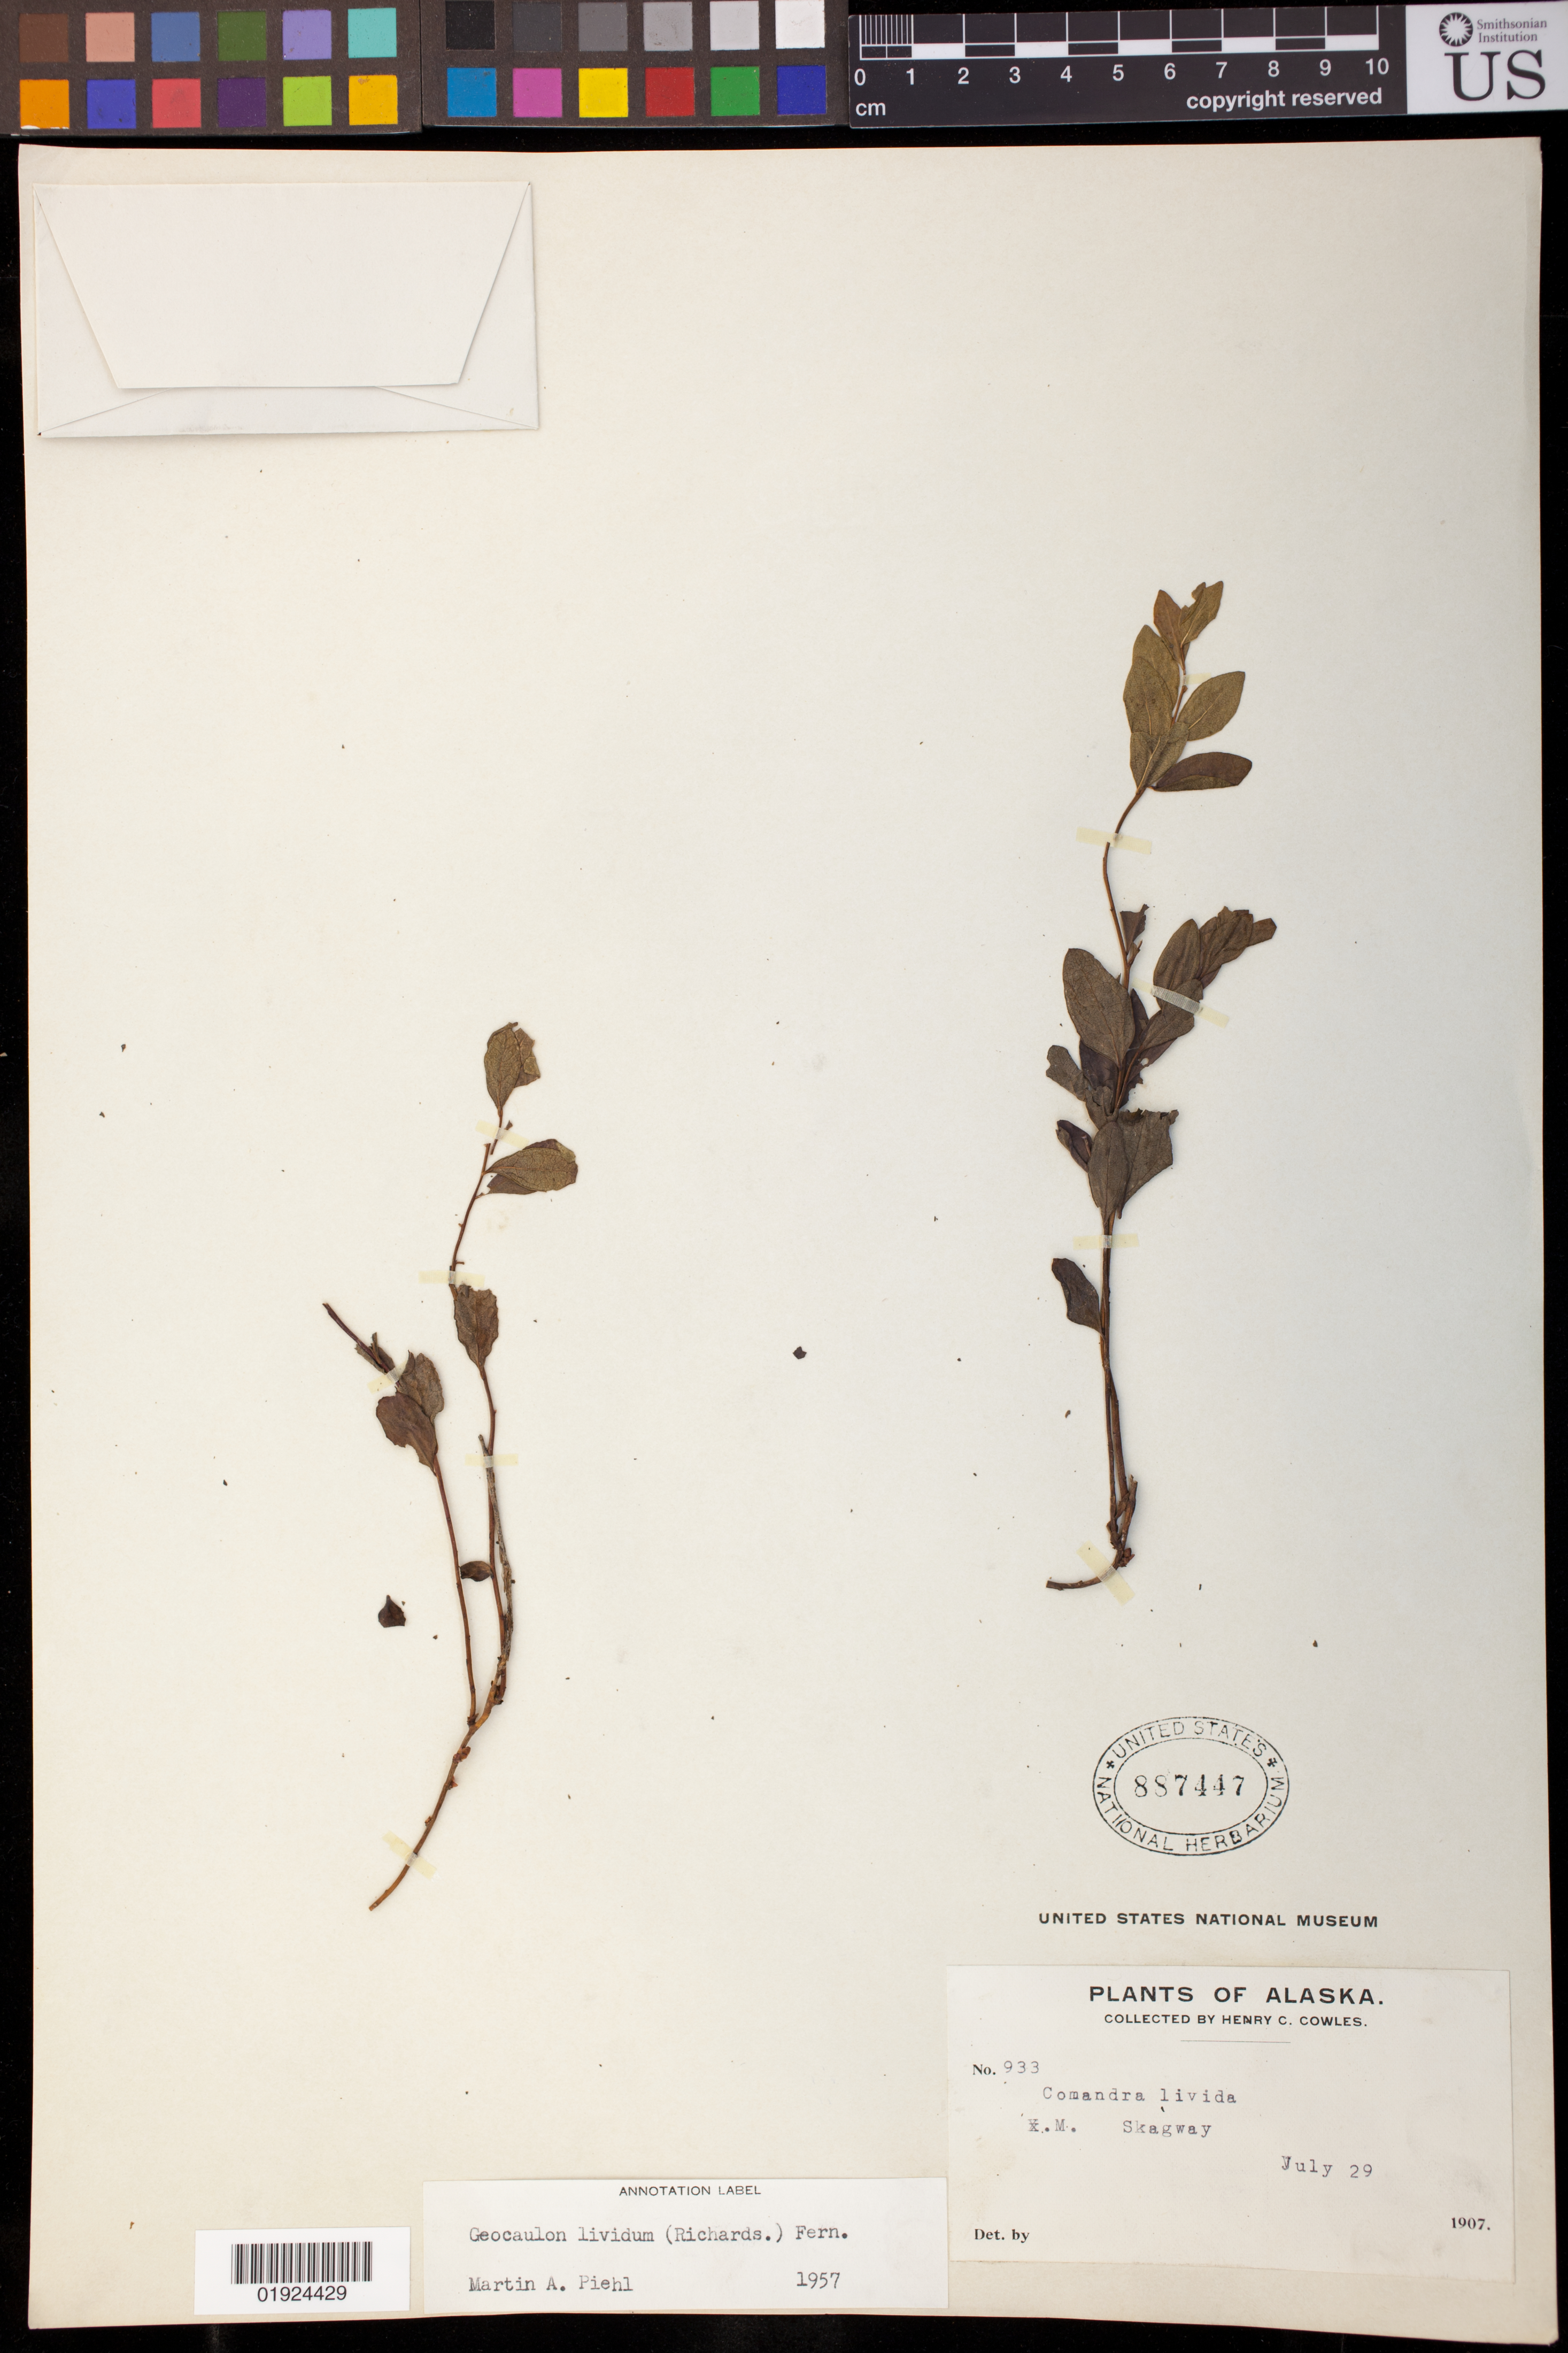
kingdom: Plantae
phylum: Tracheophyta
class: Magnoliopsida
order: Santalales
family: Comandraceae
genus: Geocaulon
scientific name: Geocaulon lividum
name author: (Richardson) Fernald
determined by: Piehl, M. A.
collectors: H. Cowles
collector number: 933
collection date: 1907-07-29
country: United States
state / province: Alaska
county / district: Skagway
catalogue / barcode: US 887447